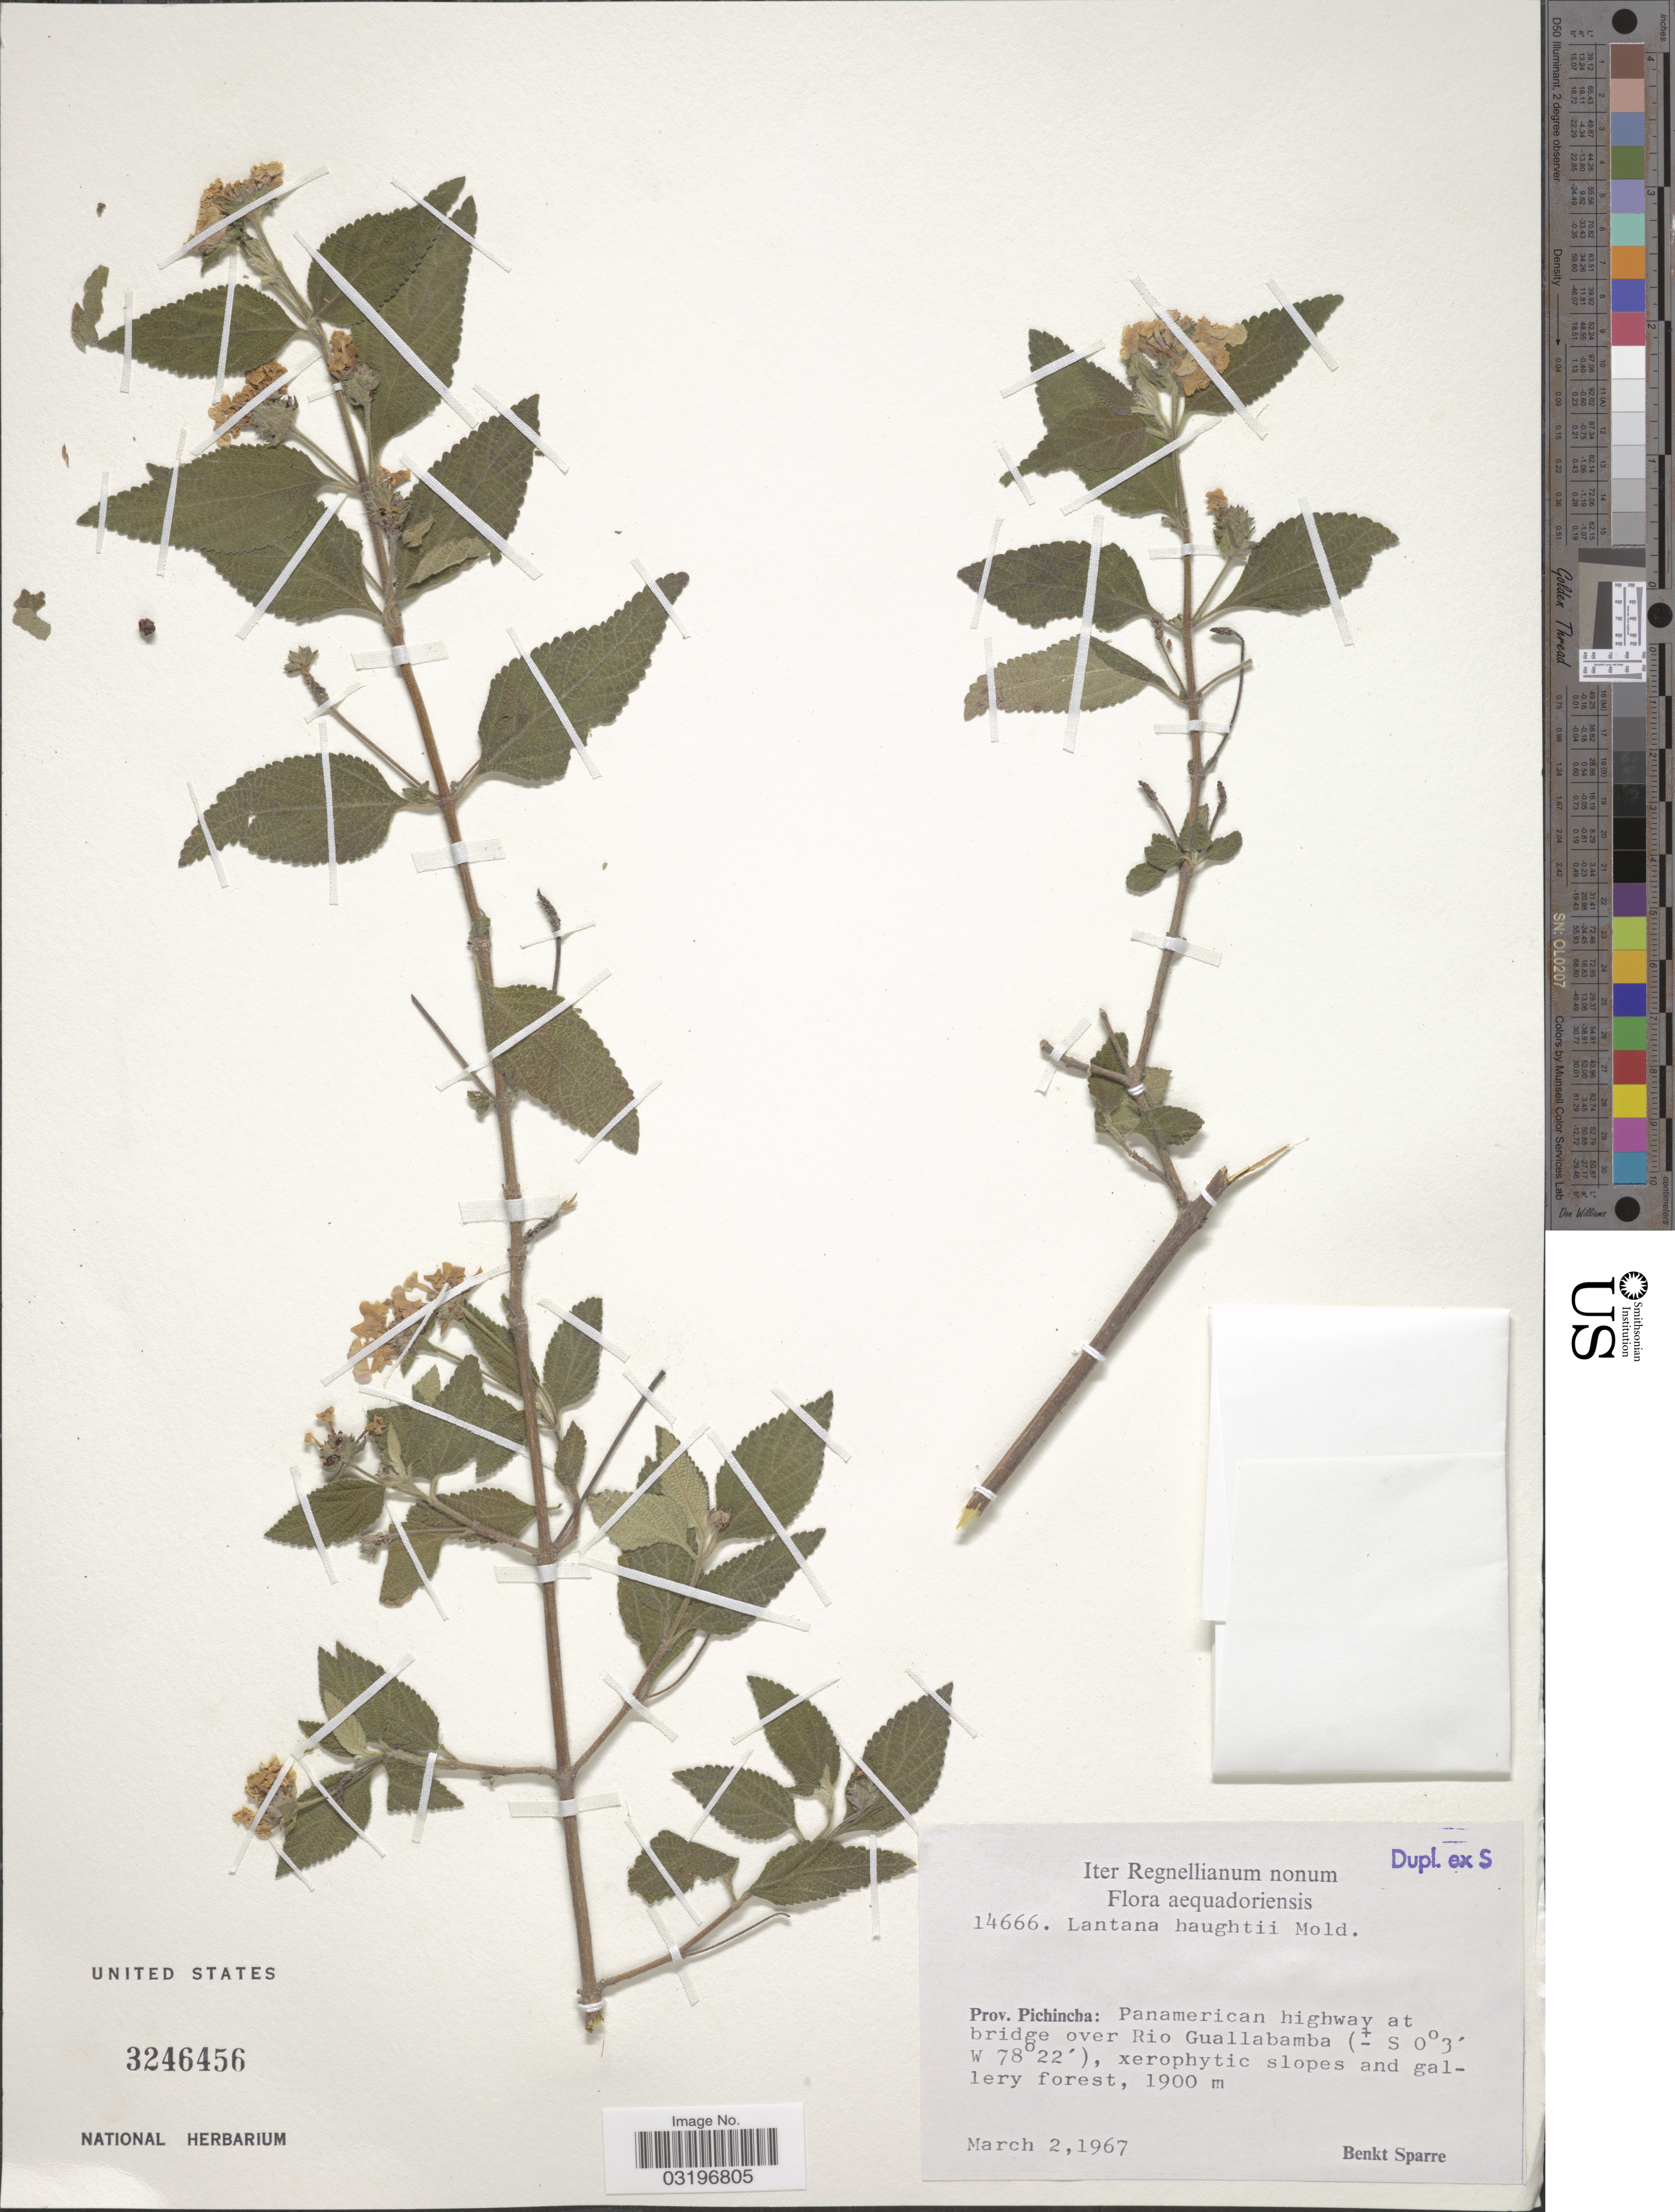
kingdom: Plantae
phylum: Tracheophyta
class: Magnoliopsida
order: Lamiales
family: Verbenaceae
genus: Lantana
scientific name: Lantana haughtii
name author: Moldenke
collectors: B. Sparre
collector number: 14666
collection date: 1967-03-02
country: Ecuador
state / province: Pichincha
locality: Aequadoriensis. Panamerican highway at bridge over Rio Guallabamba.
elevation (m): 1900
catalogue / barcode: US 3246456